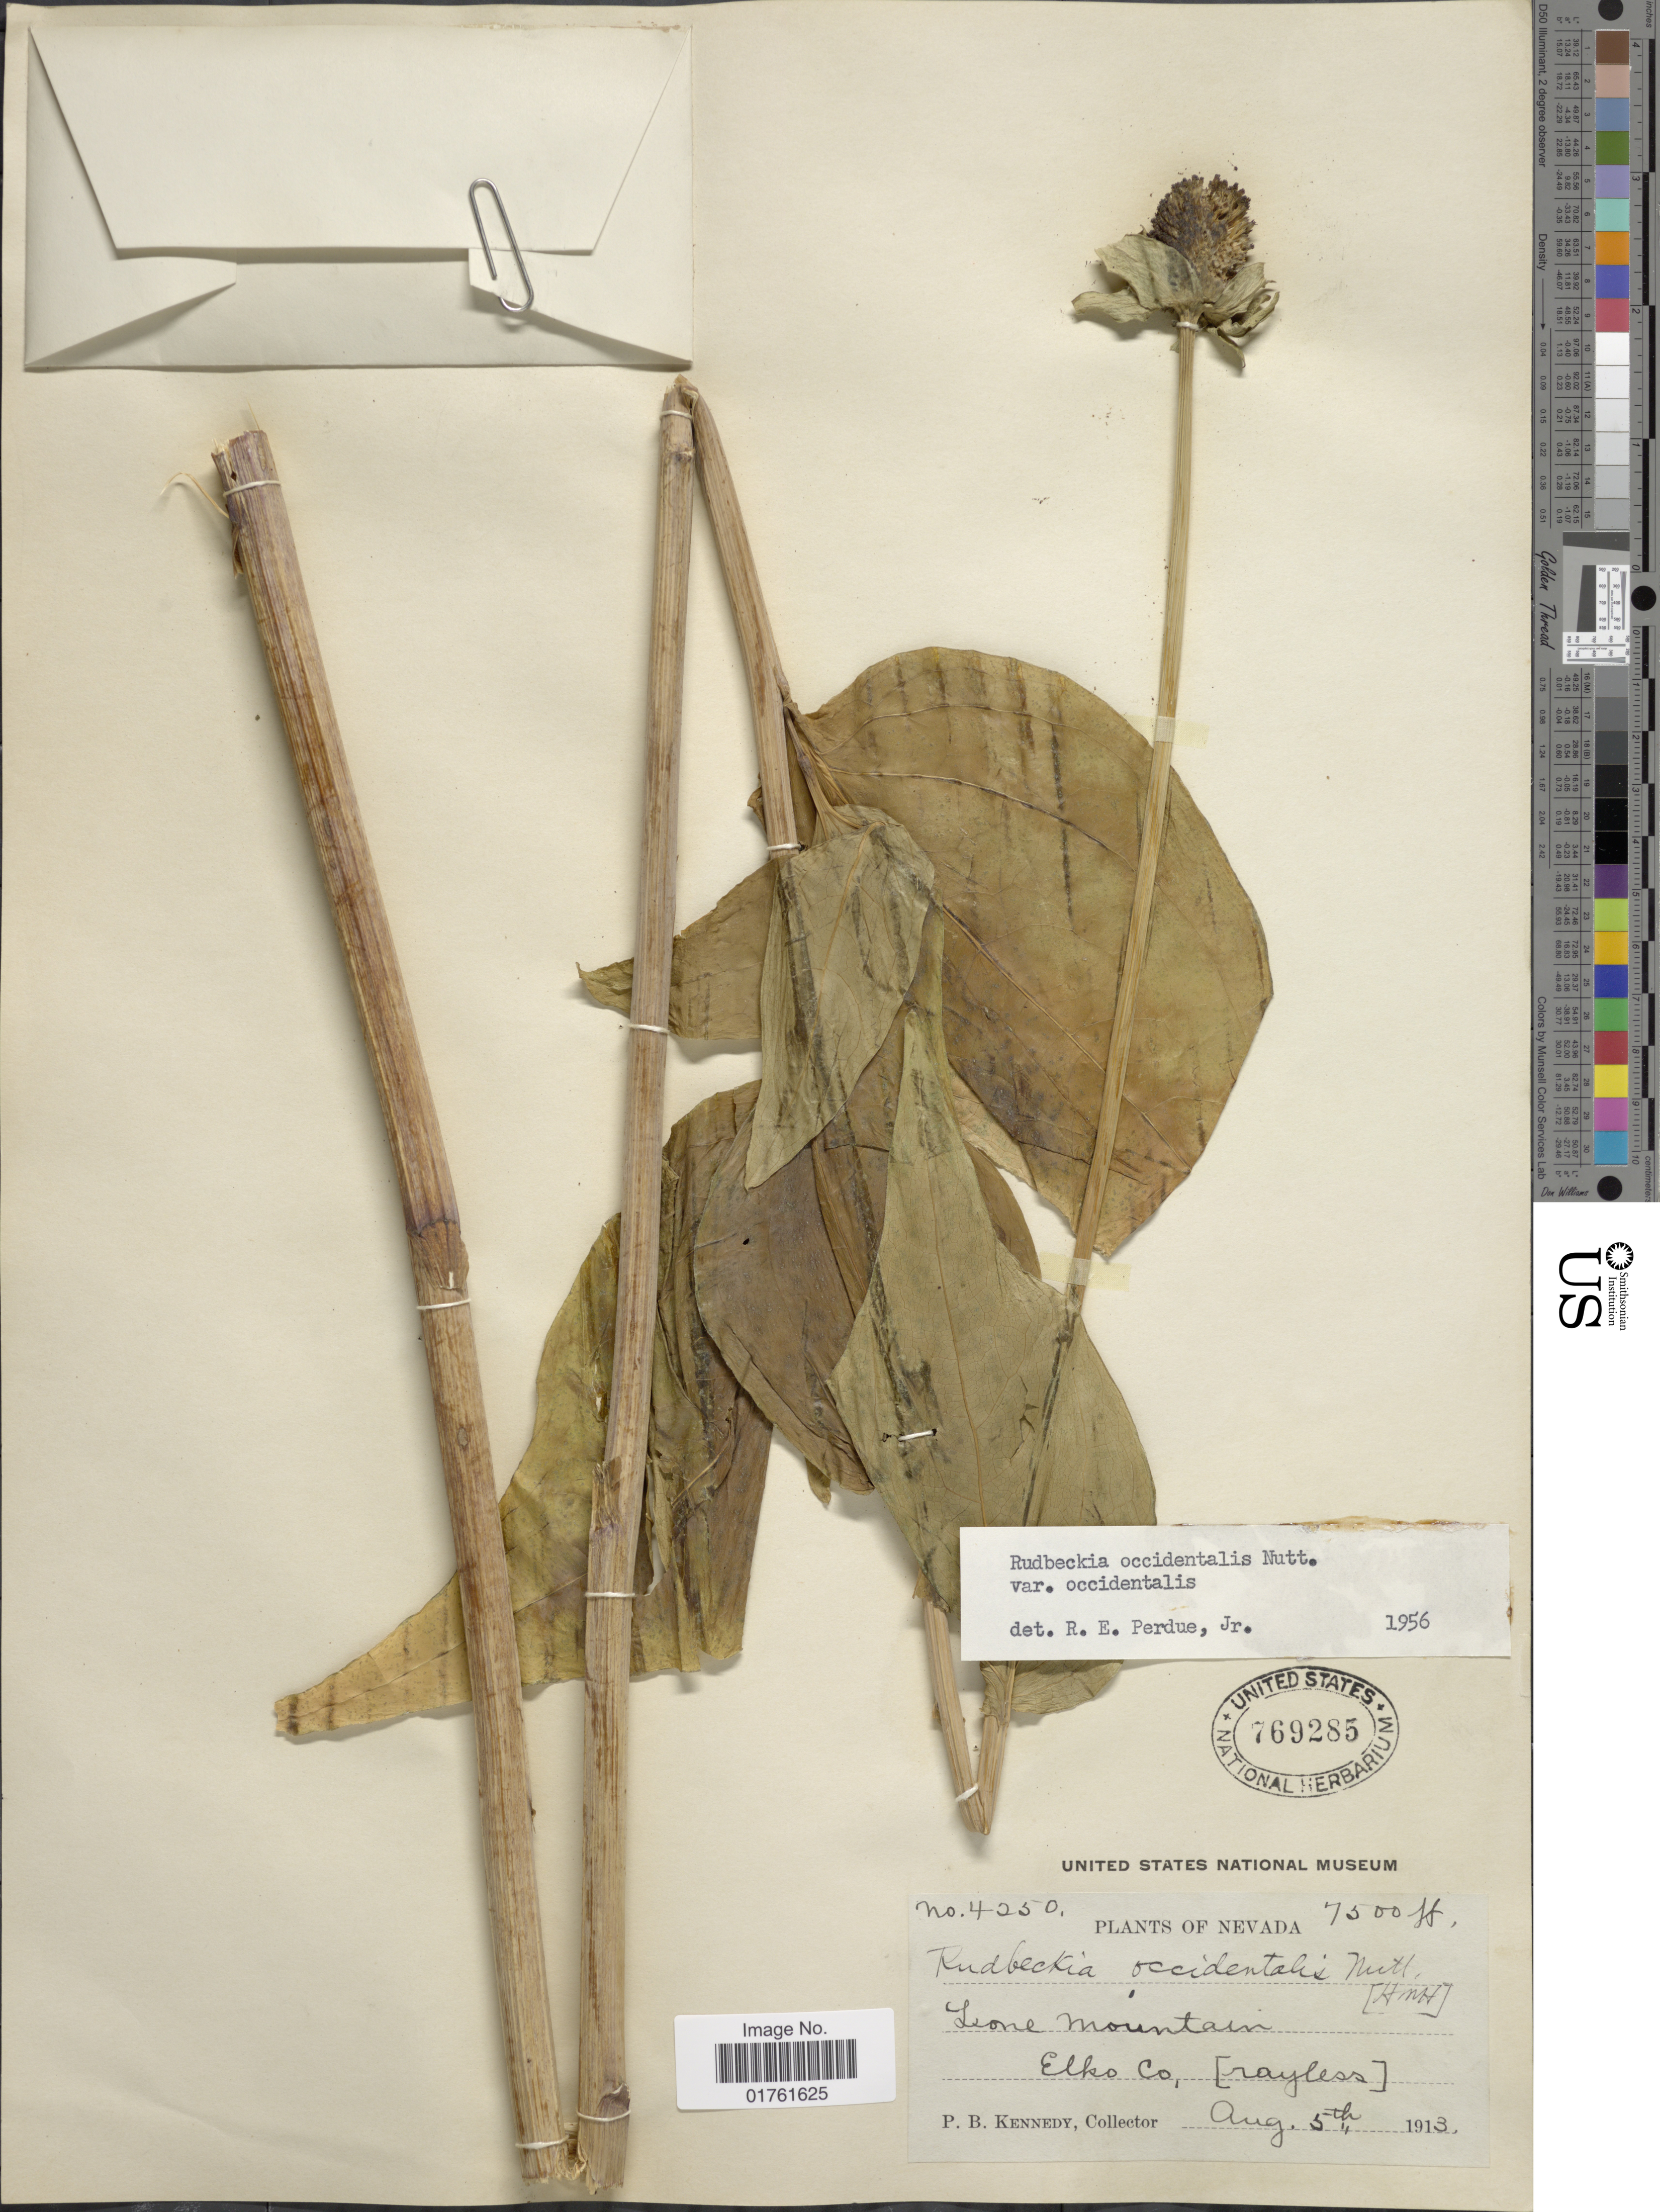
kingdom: Plantae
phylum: Tracheophyta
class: Magnoliopsida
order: Asterales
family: Asteraceae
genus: Rudbeckia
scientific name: Rudbeckia occidentalis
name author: Nutt.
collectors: P. B. Kennedy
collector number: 4250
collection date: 1913-08-05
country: United States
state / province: Nevada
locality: Leone Mountain, Elko Co, [rayless]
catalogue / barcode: US 769285